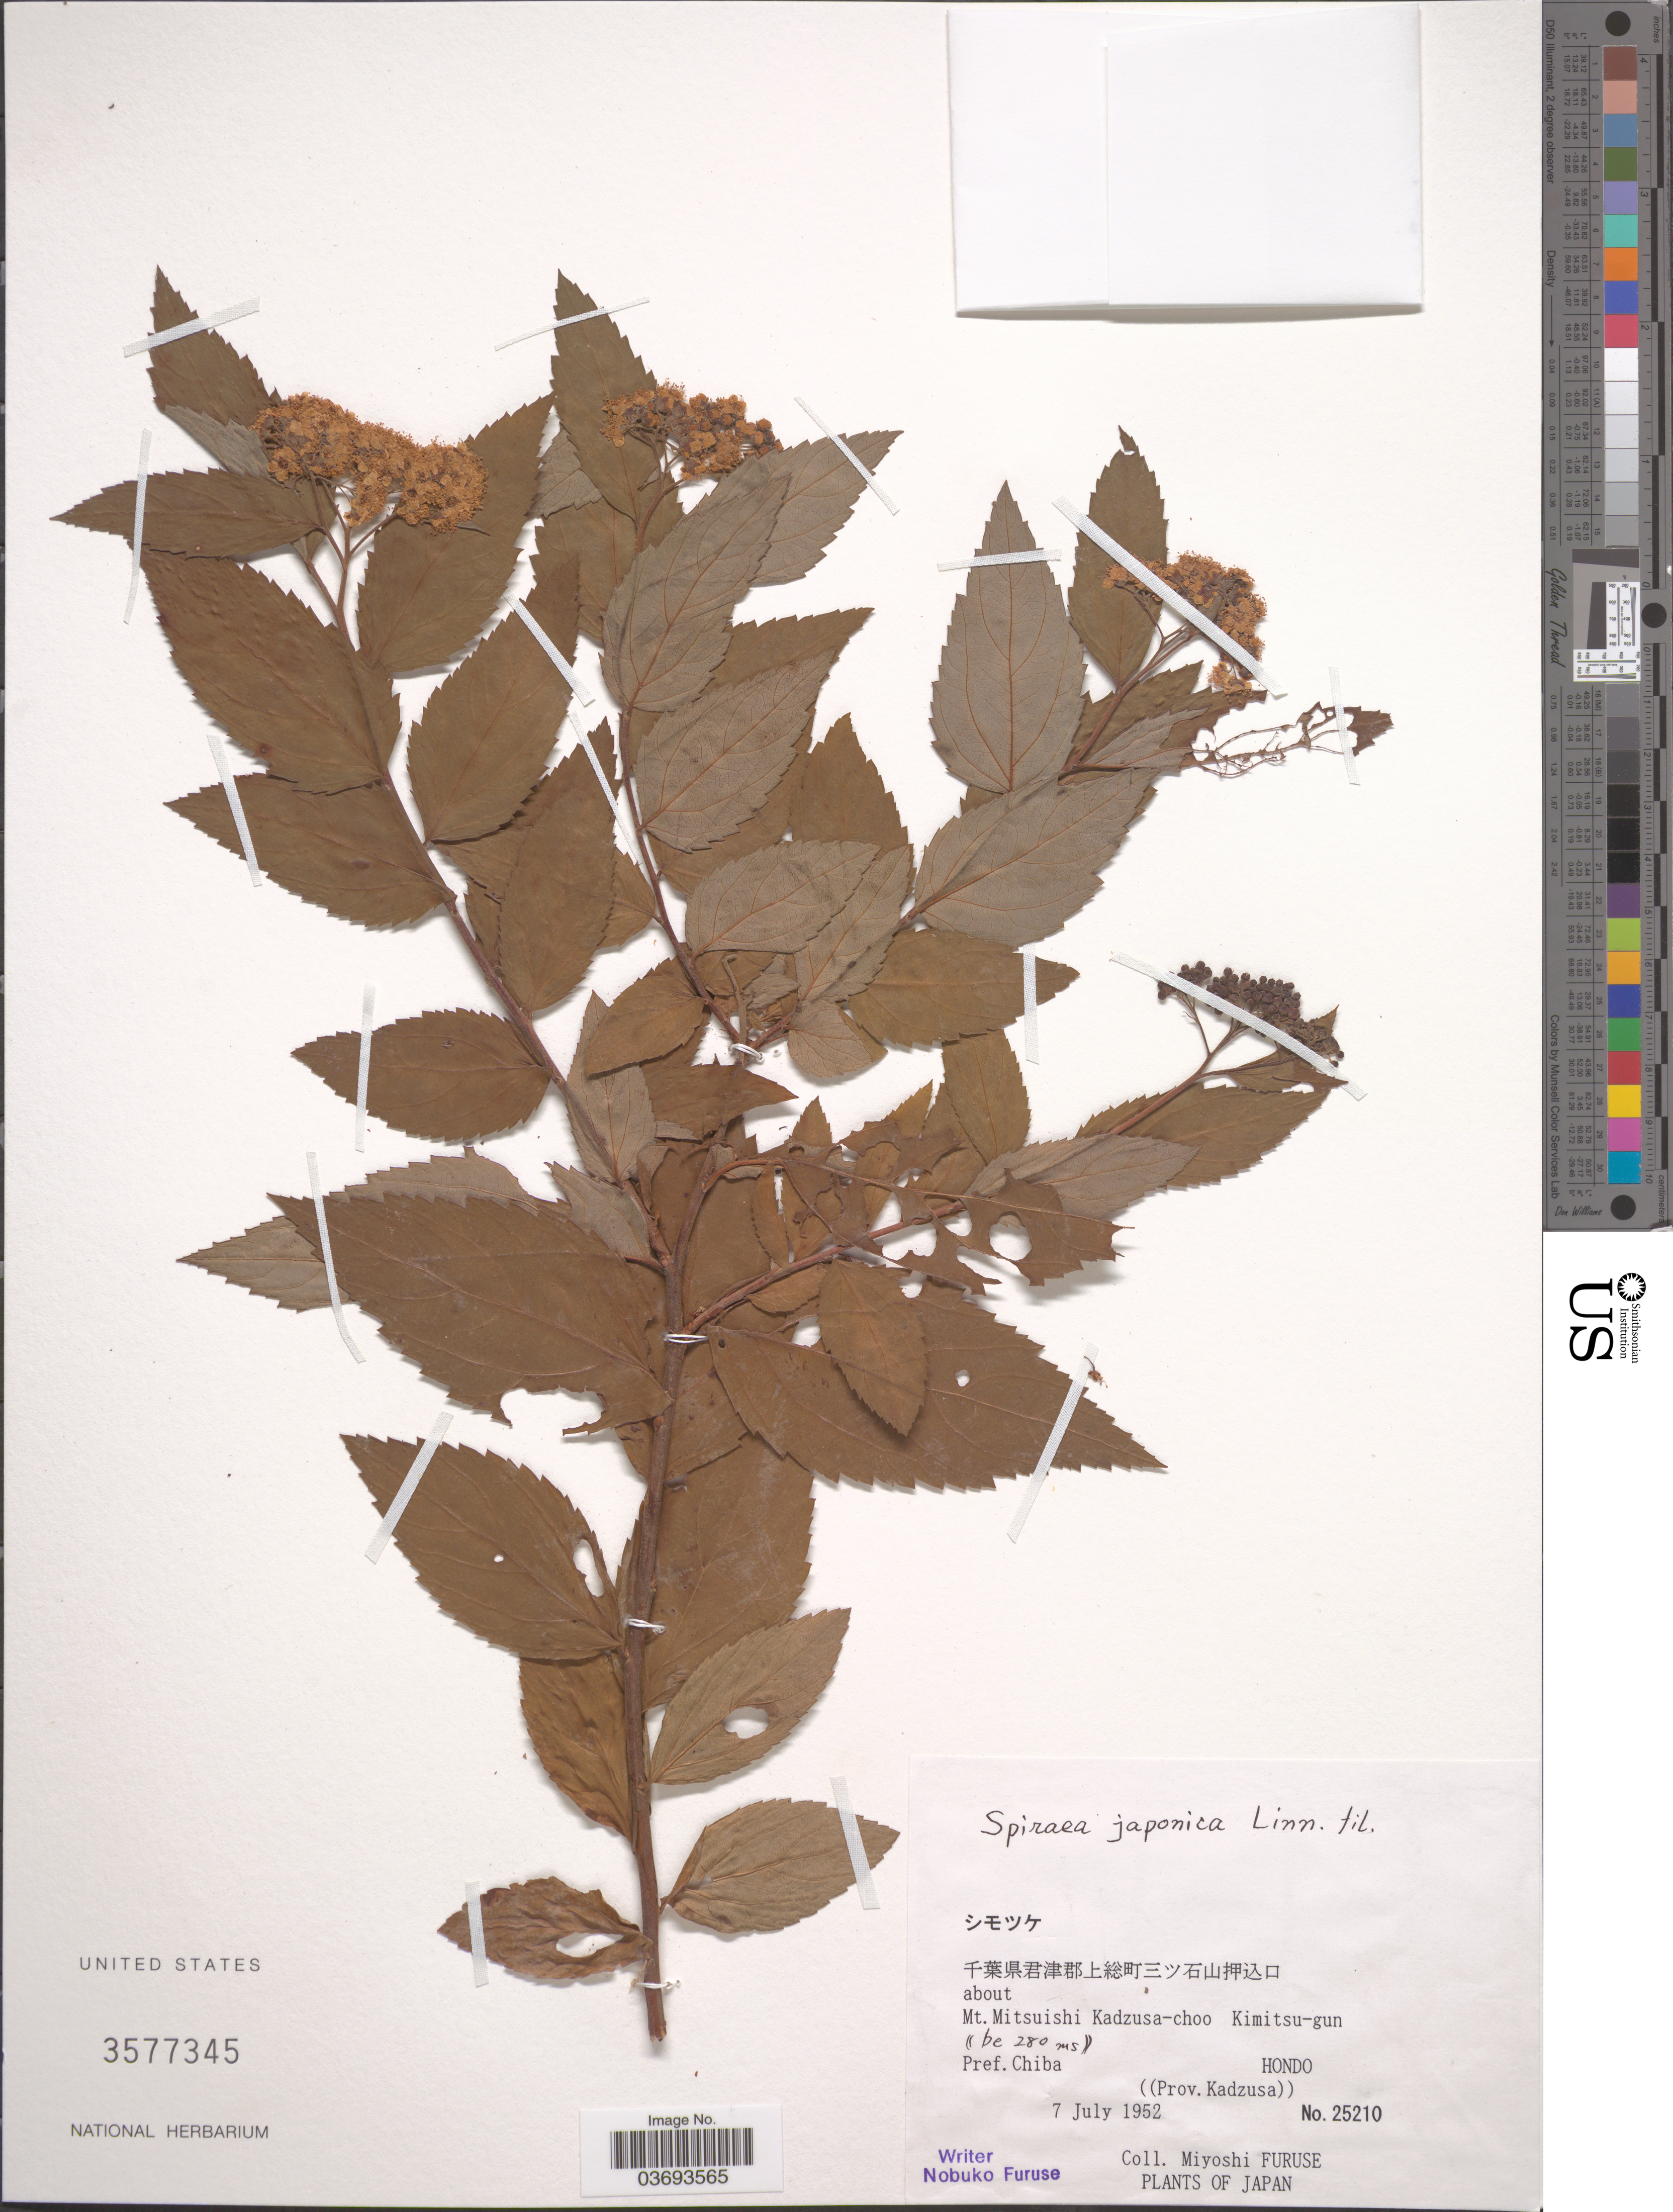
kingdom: Plantae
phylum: Tracheophyta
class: Magnoliopsida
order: Rosales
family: Rosaceae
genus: Spiraea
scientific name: Spiraea japonica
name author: L. f.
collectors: M. Furuse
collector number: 25210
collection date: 1952-07-07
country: Japan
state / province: Tiba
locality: About Mt. Mitsuishi Kadzusa-choo, Kimitsu-gun, Pref. Chiba. Hondo. ((Prov. Kadzusa)).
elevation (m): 280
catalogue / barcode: US 3577345